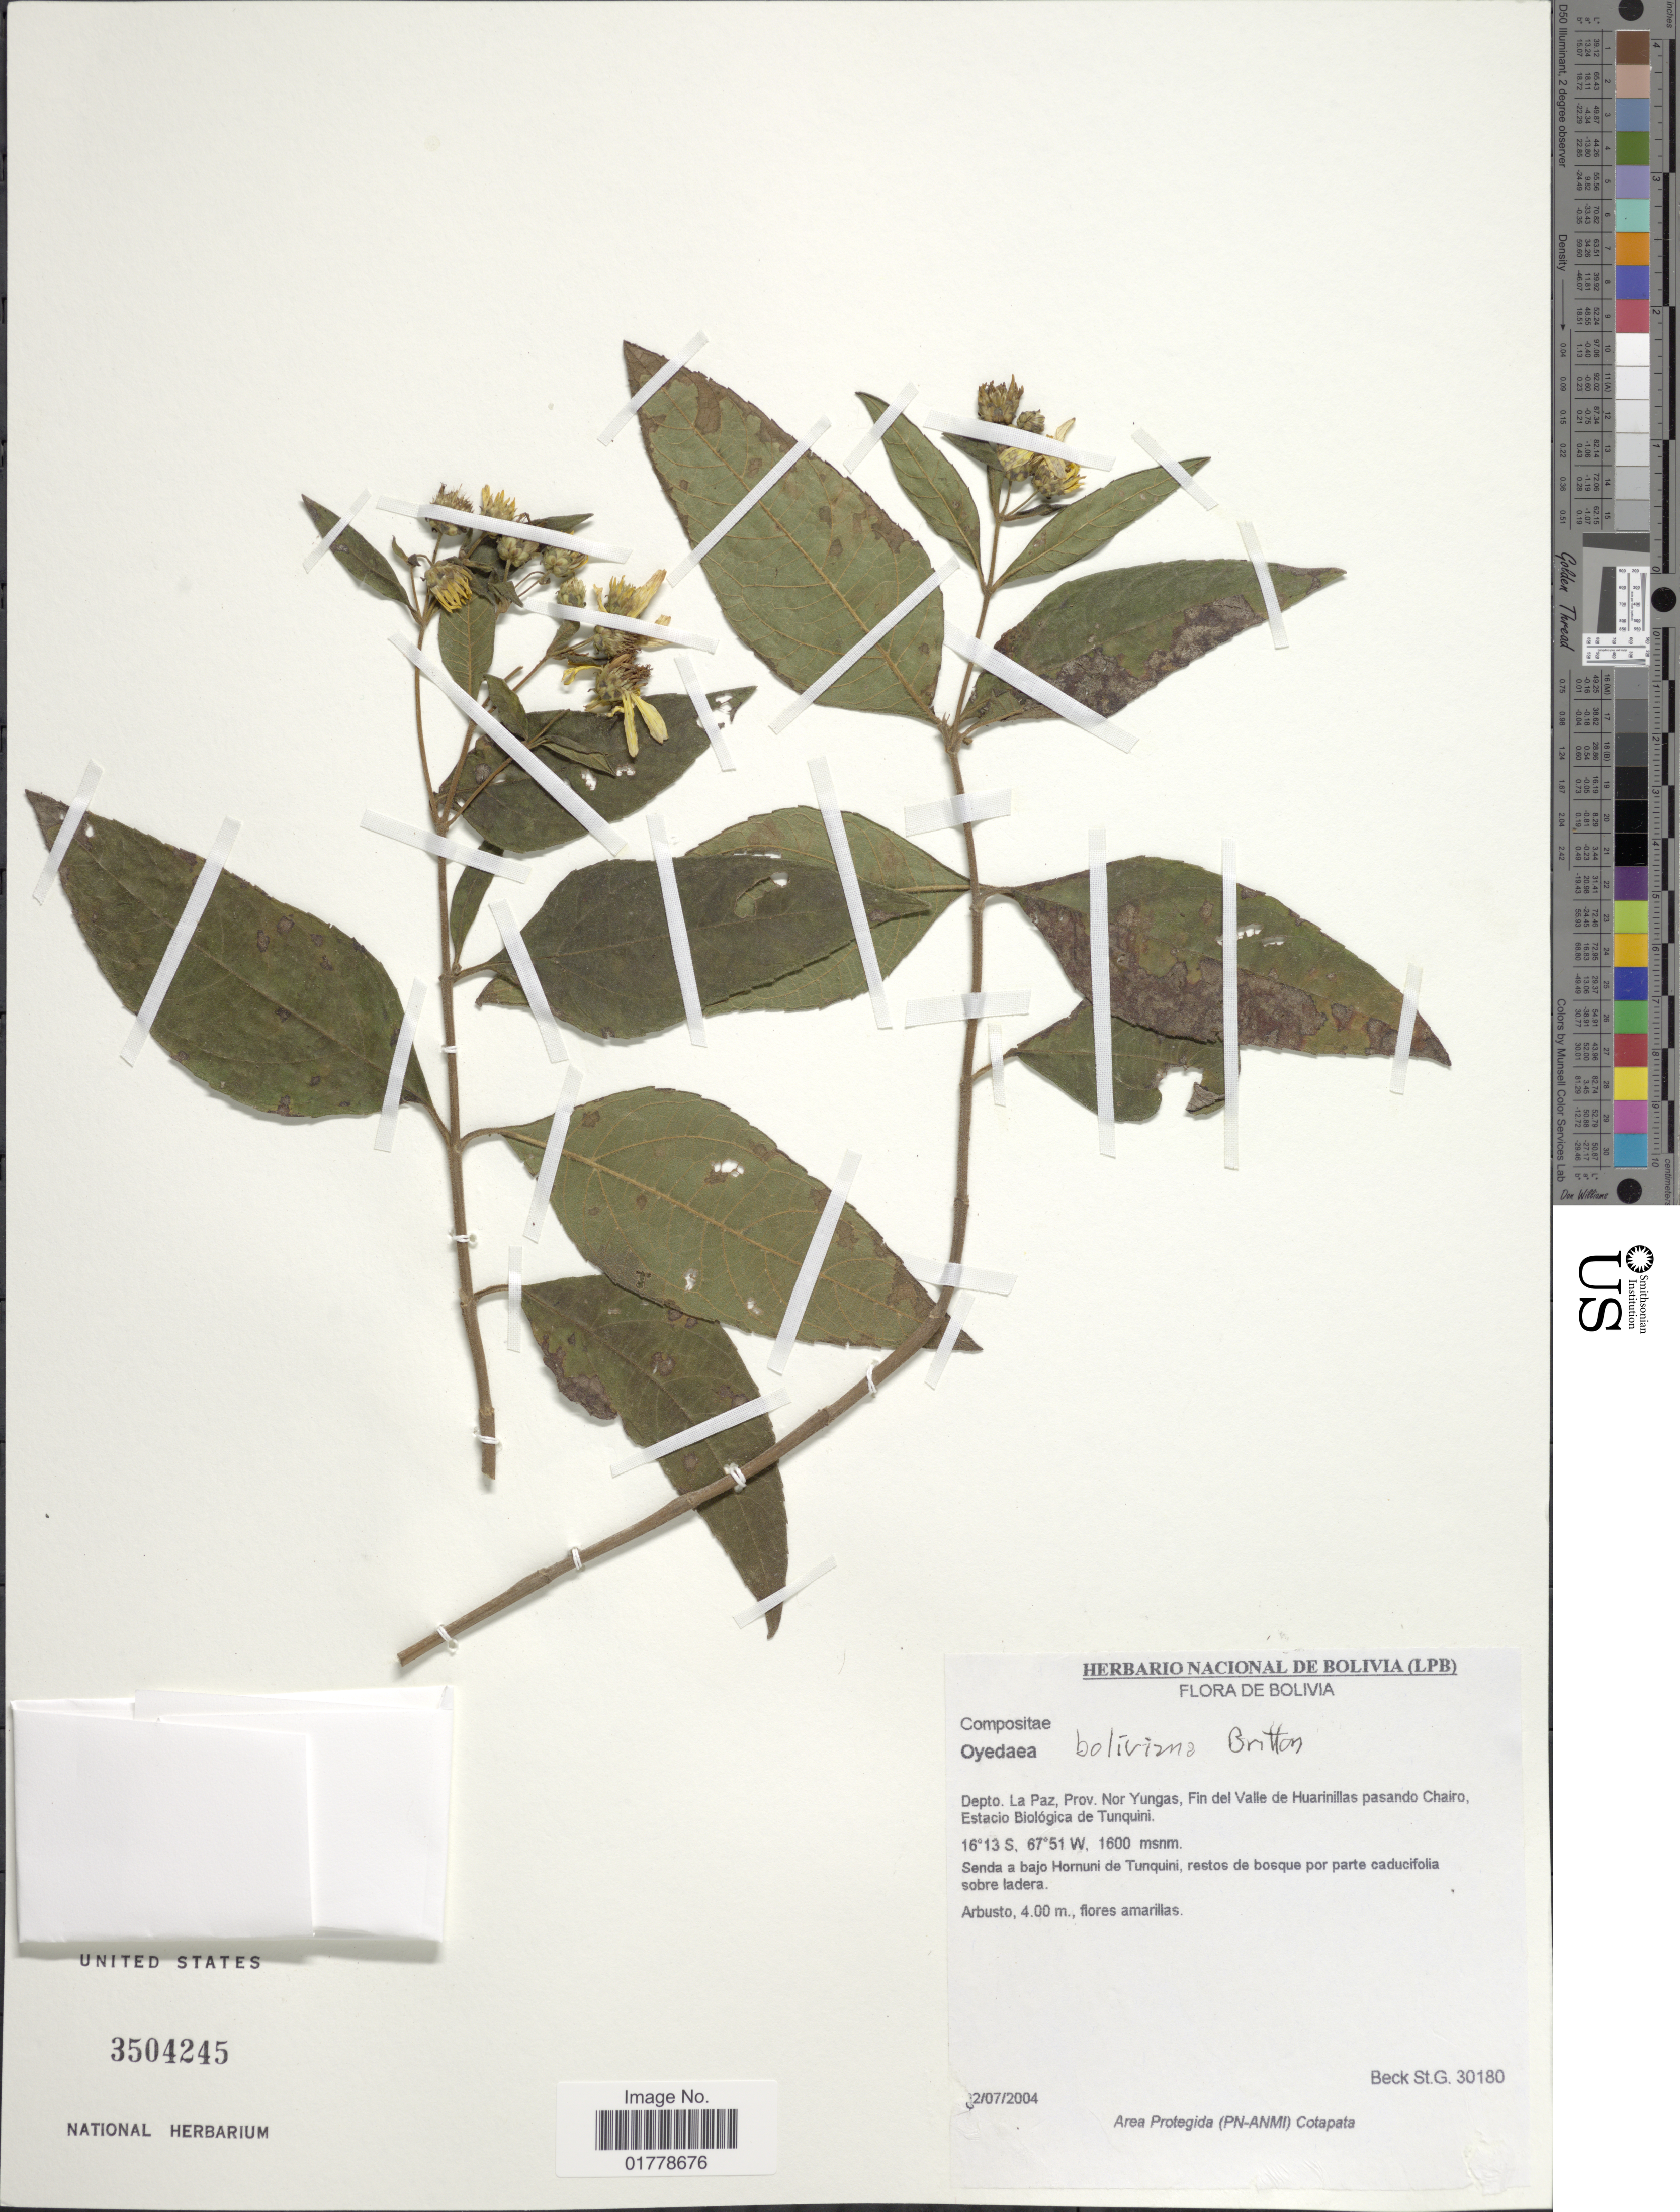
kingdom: Plantae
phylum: Tracheophyta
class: Magnoliopsida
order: Asterales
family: Asteraceae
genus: Oyedaea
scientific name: Oyedaea boliviana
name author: Britton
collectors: S. G. Beck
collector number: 30180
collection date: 2004-07-02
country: Bolivia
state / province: La Paz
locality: Depto. La Paz, Prov. Nor Yungas, Fin del Valle de Huarinillas pasando Chairo, Estacio Biológica de Tunquini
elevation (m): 1600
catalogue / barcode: US 3504245